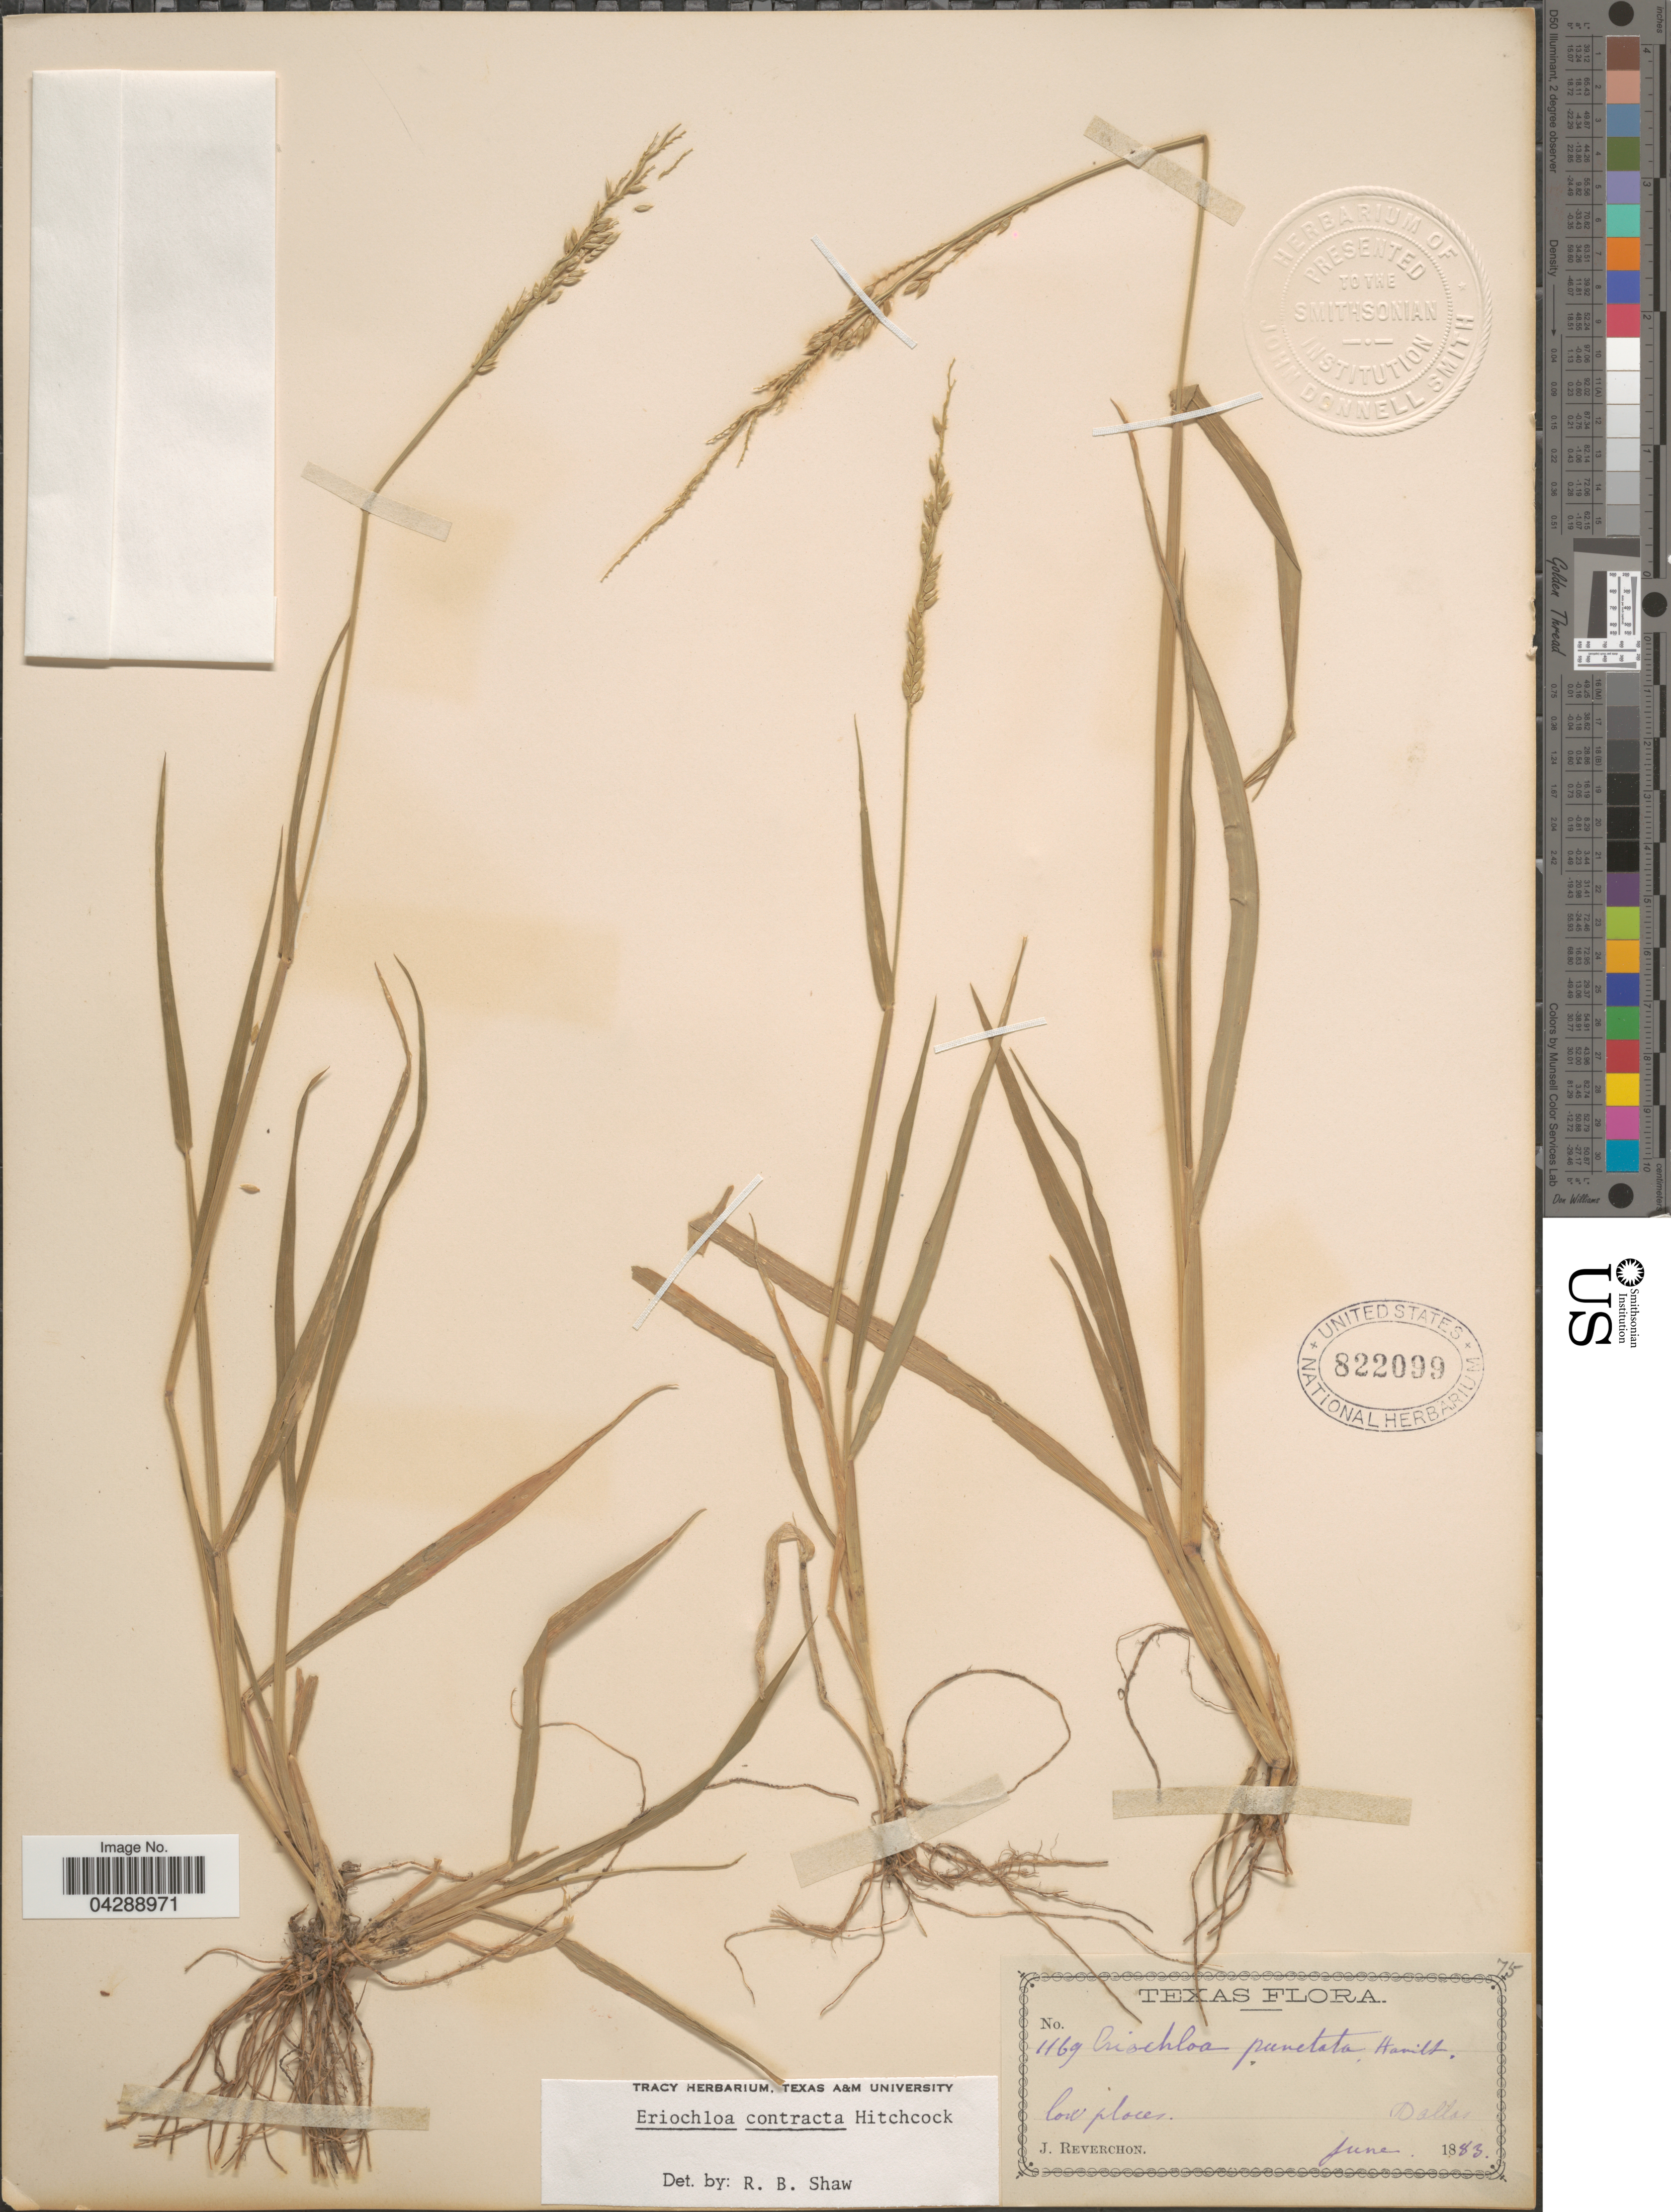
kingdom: Plantae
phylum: Tracheophyta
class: Liliopsida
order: Poales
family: Poaceae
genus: Eriochloa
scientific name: Eriochloa contracta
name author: Hitchc.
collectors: J. Reverchon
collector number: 1169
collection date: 1883-06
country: United States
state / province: Texas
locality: Dallas.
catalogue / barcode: US 822099